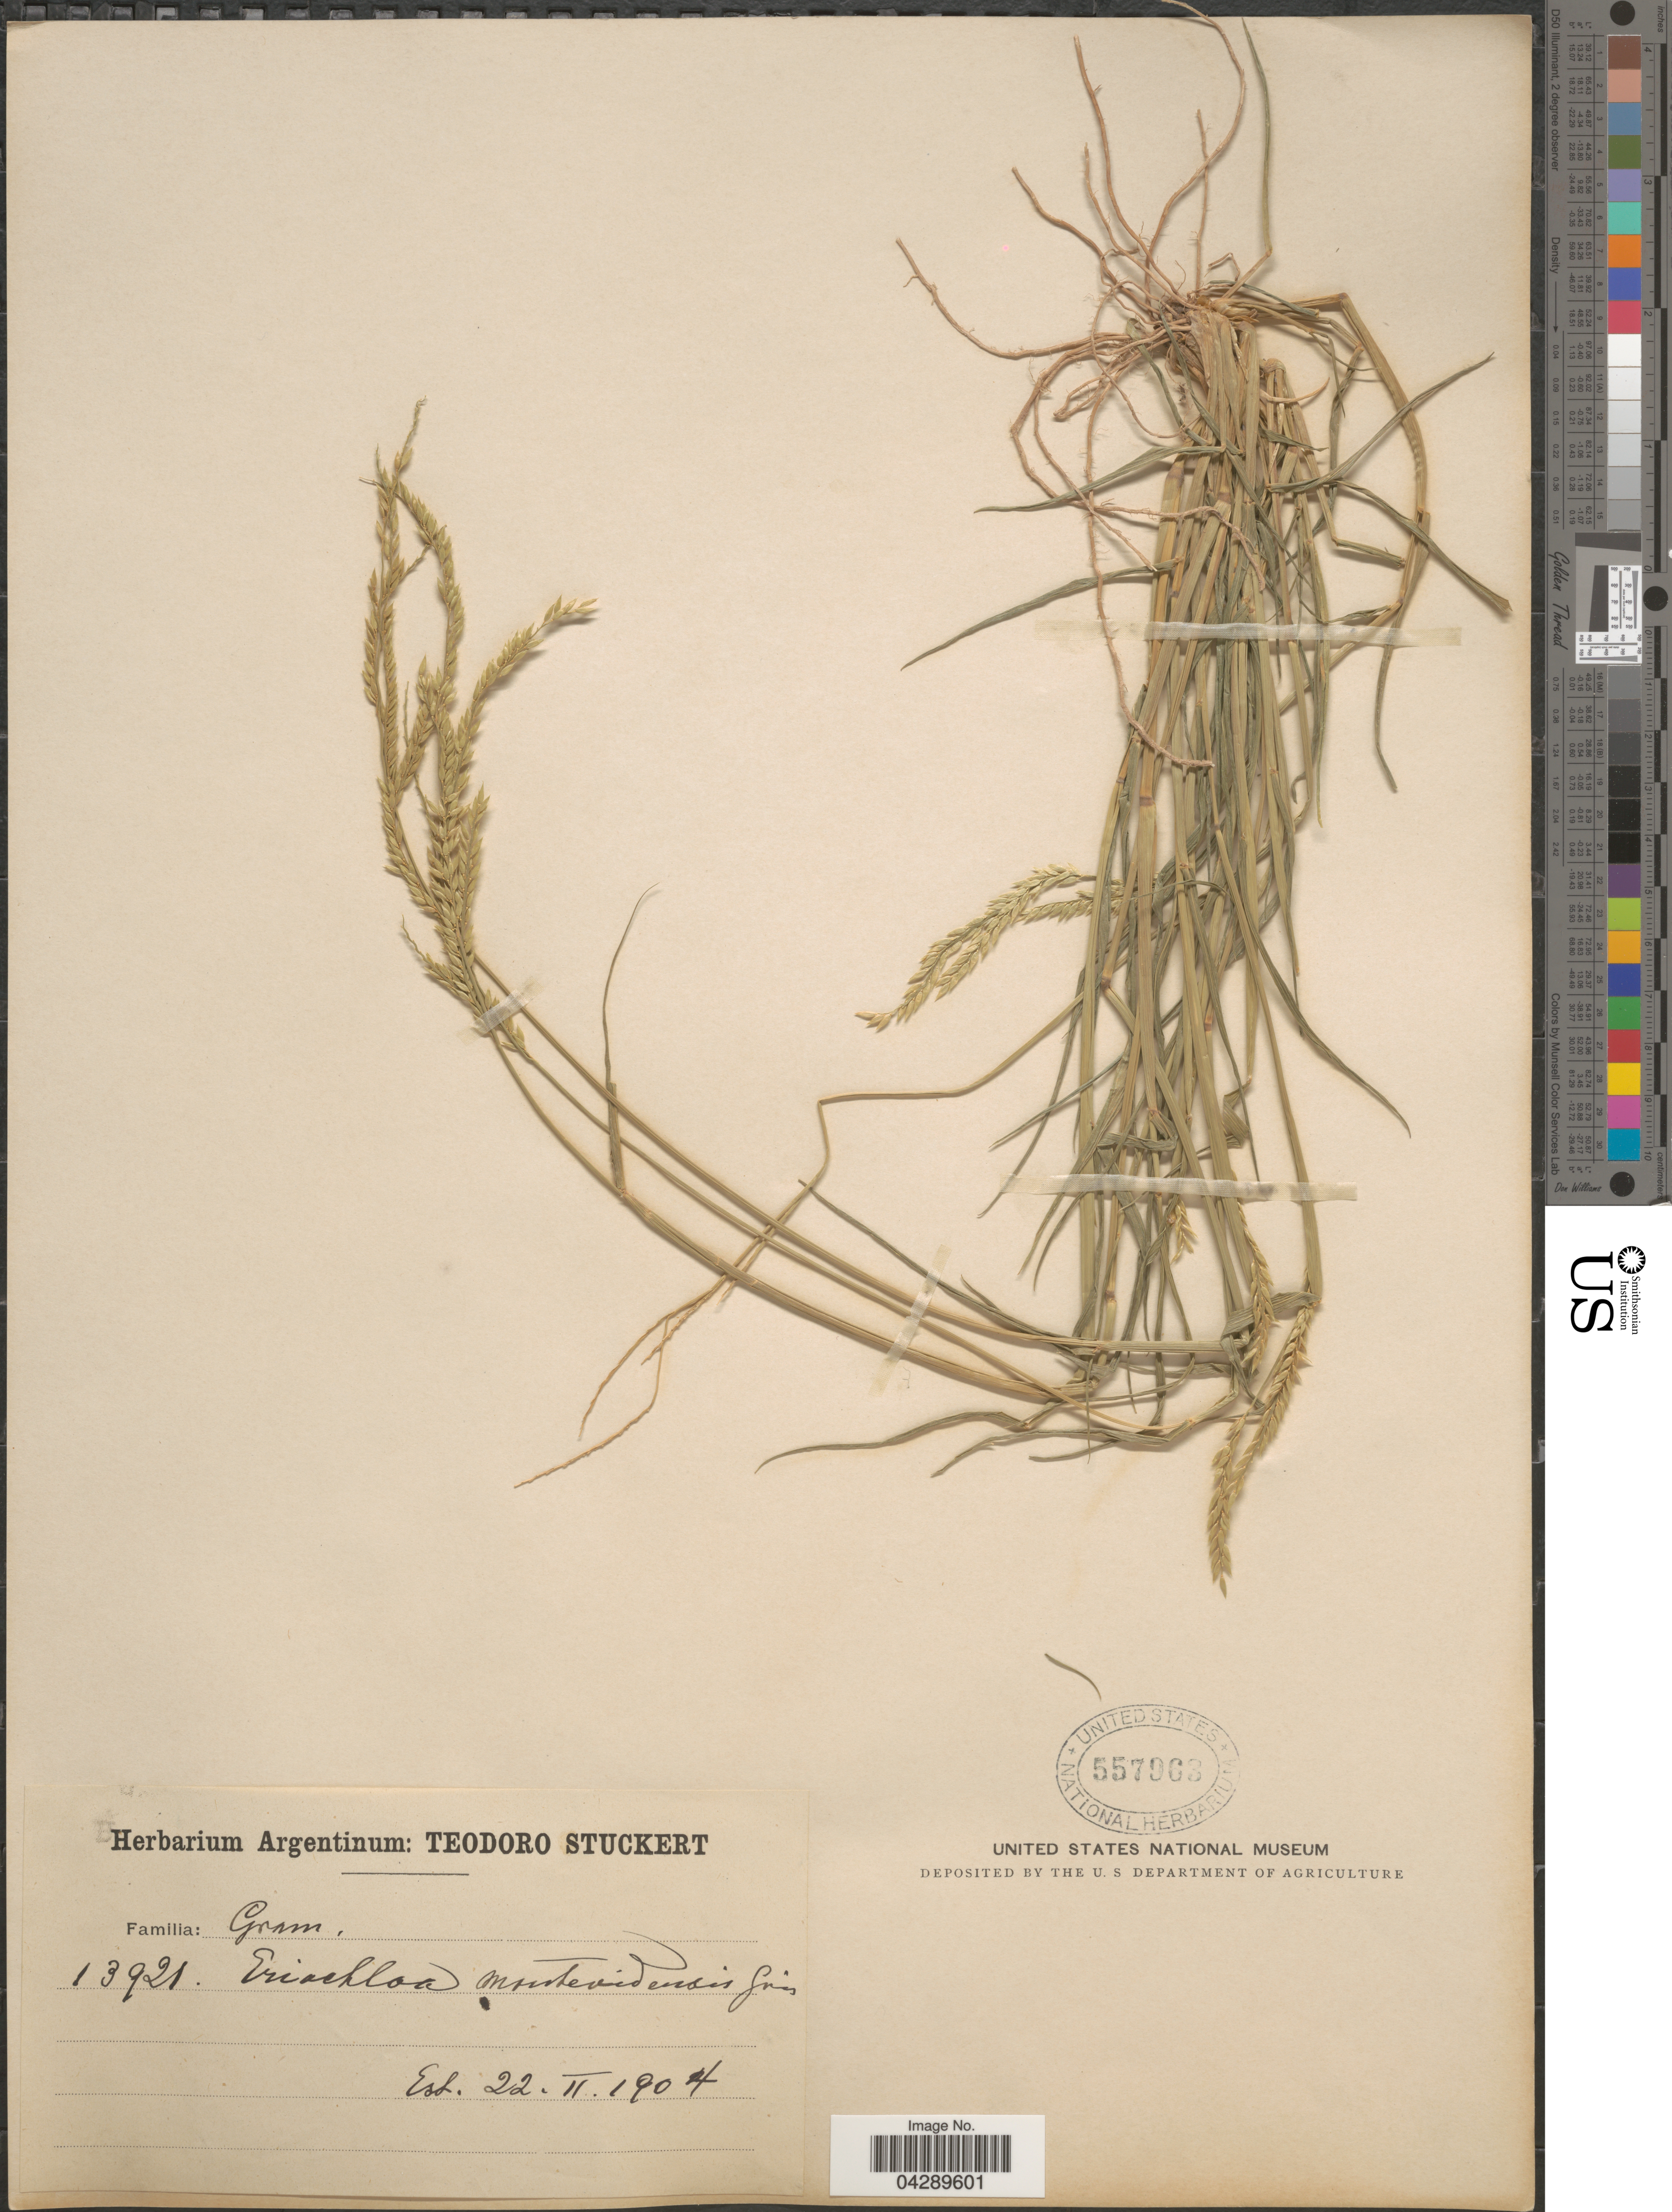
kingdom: Plantae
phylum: Tracheophyta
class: Liliopsida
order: Poales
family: Poaceae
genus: Eriochloa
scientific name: Eriochloa punctata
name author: (L.) Desv. ex Ham.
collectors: T. Stuckert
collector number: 13921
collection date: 1904-02-22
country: Argentina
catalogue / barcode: US 557063